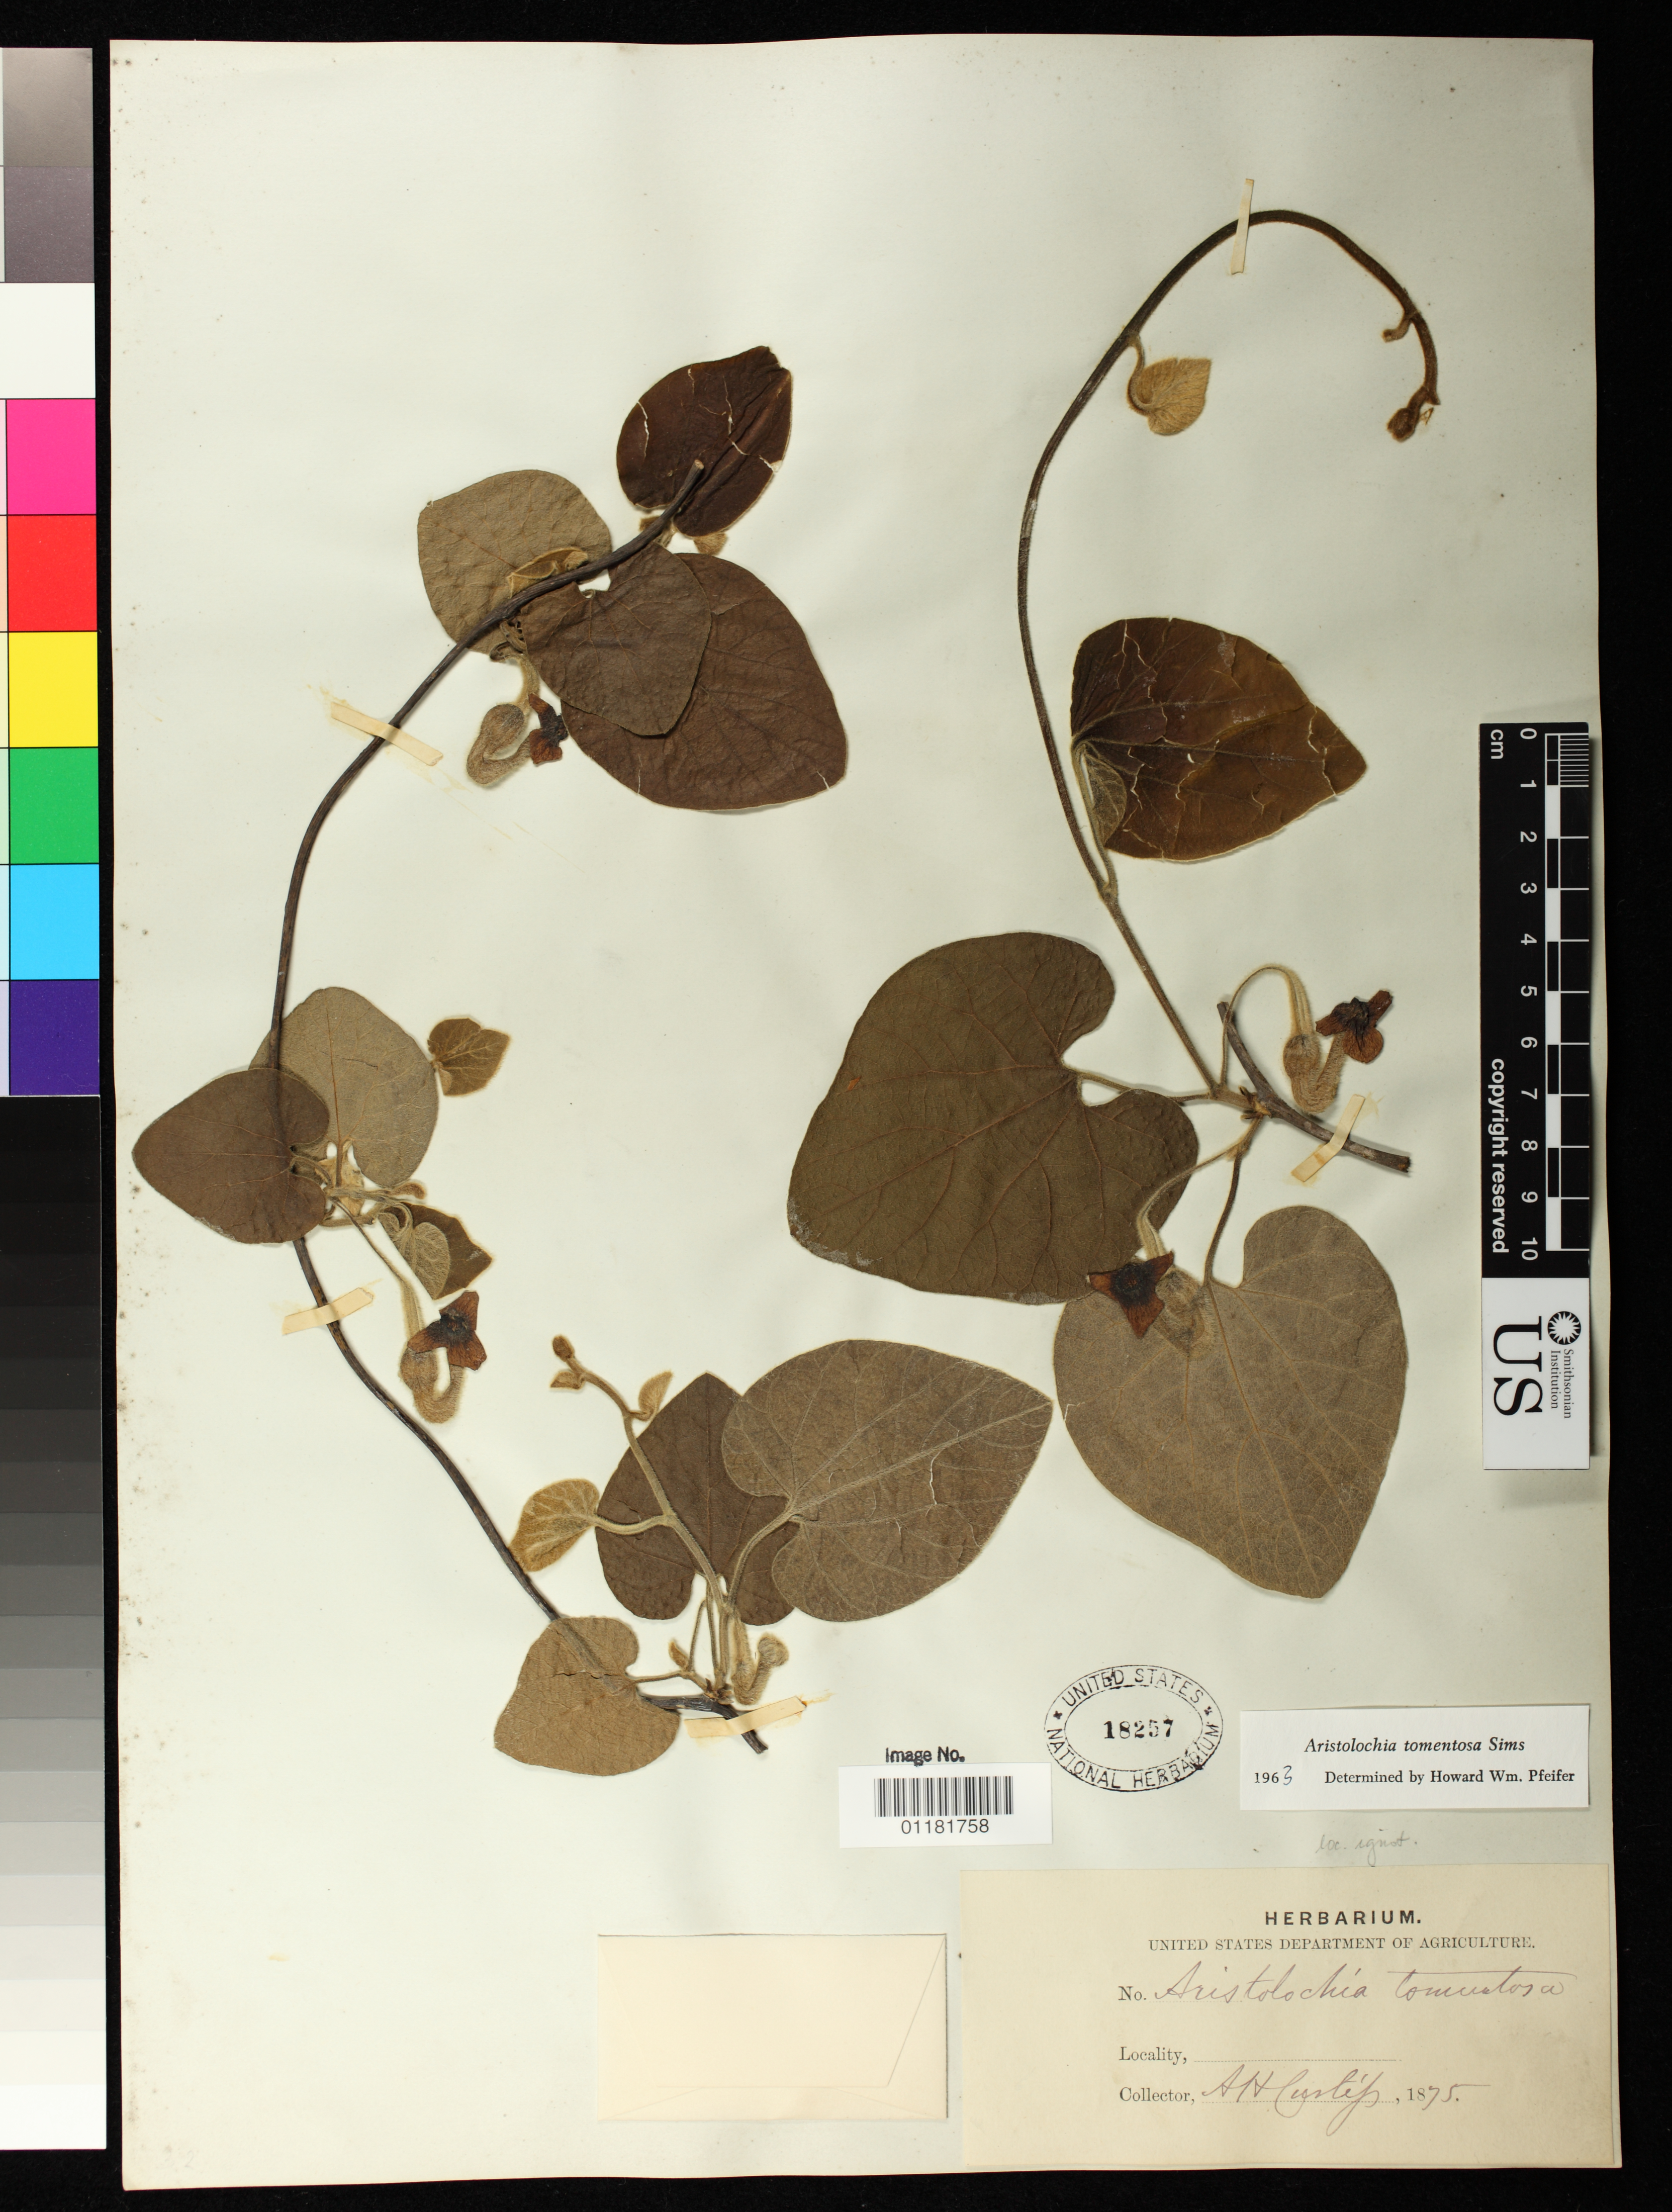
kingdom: Plantae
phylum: Tracheophyta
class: Magnoliopsida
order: Piperales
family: Aristolochiaceae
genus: Aristolochia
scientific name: Aristolochia tomentosa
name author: Sims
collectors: A. H. Curtiss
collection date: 1875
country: United States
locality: loc. ignot.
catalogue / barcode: US 18257